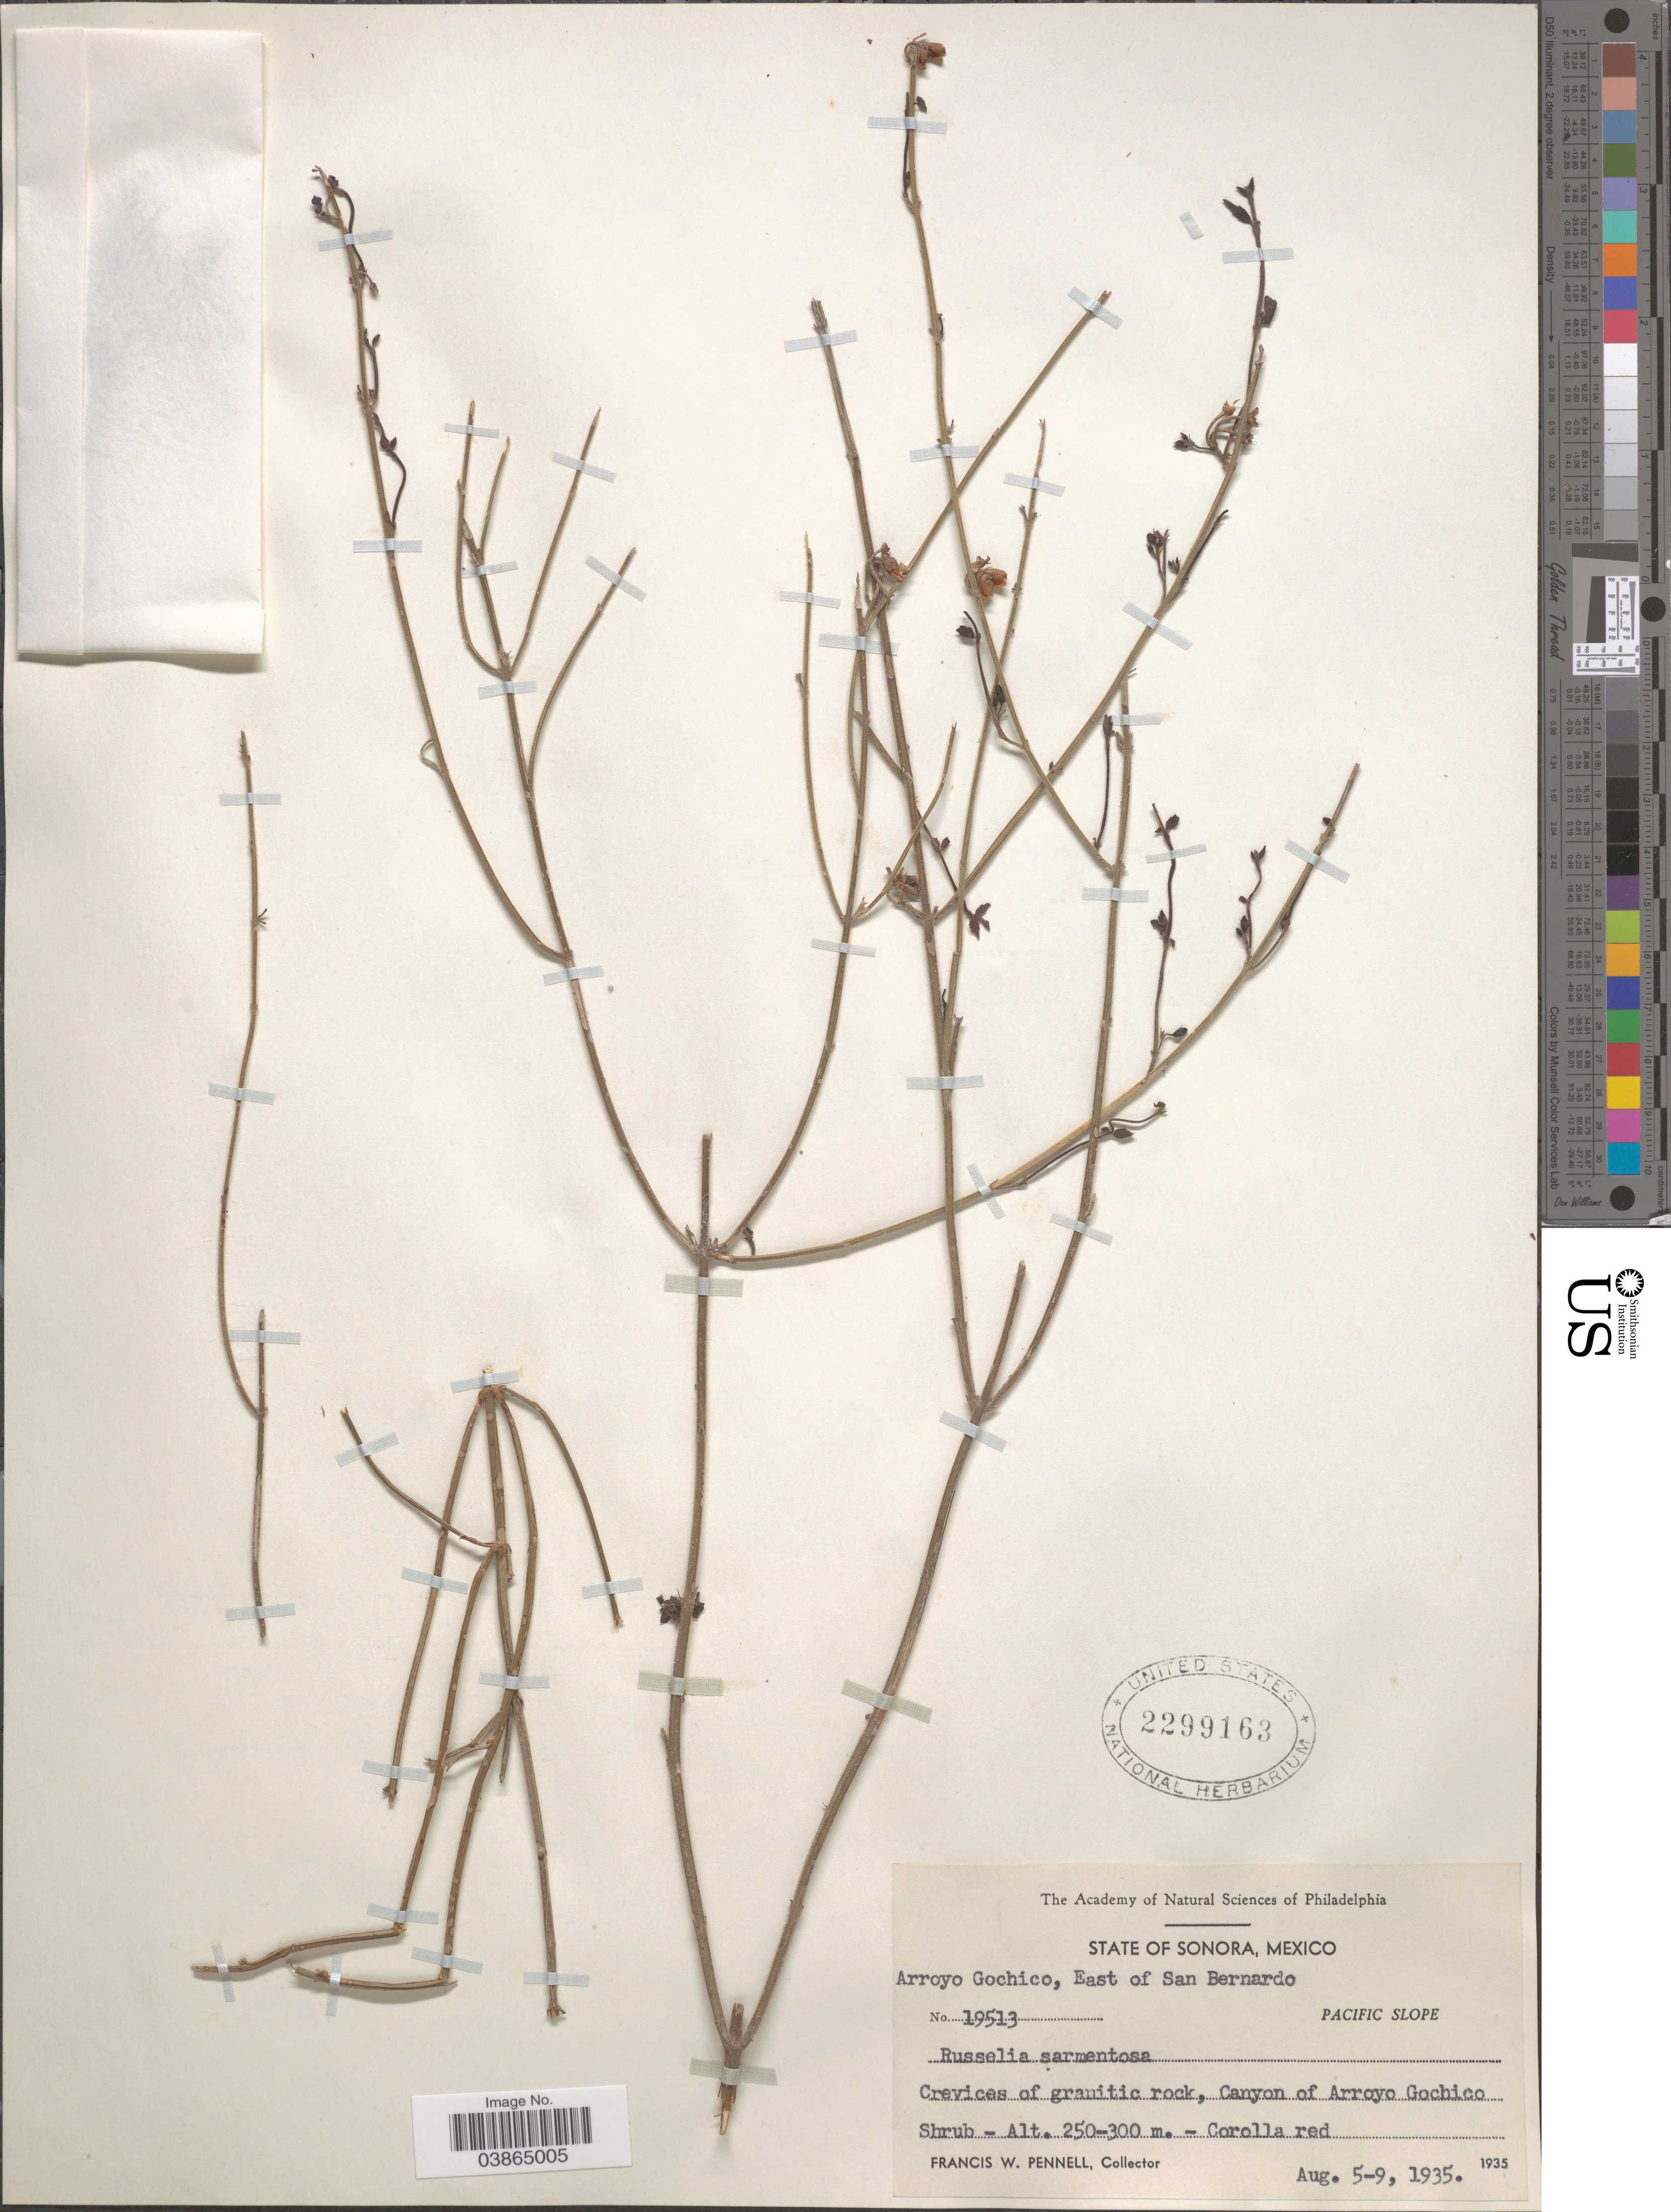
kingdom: Plantae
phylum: Tracheophyta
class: Magnoliopsida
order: Lamiales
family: Plantaginaceae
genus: Russelia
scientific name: Russelia sarmentosa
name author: Jacq.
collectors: F. W. Pennell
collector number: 19513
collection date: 1935-08-05/1935-08-09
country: Mexico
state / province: Sonora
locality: Arroyo Gochico, East of San Bernardo. Pacific Slope. Crevices of granitic rock, Canyon of Arroyo Gochico.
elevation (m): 250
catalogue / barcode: US 2299163